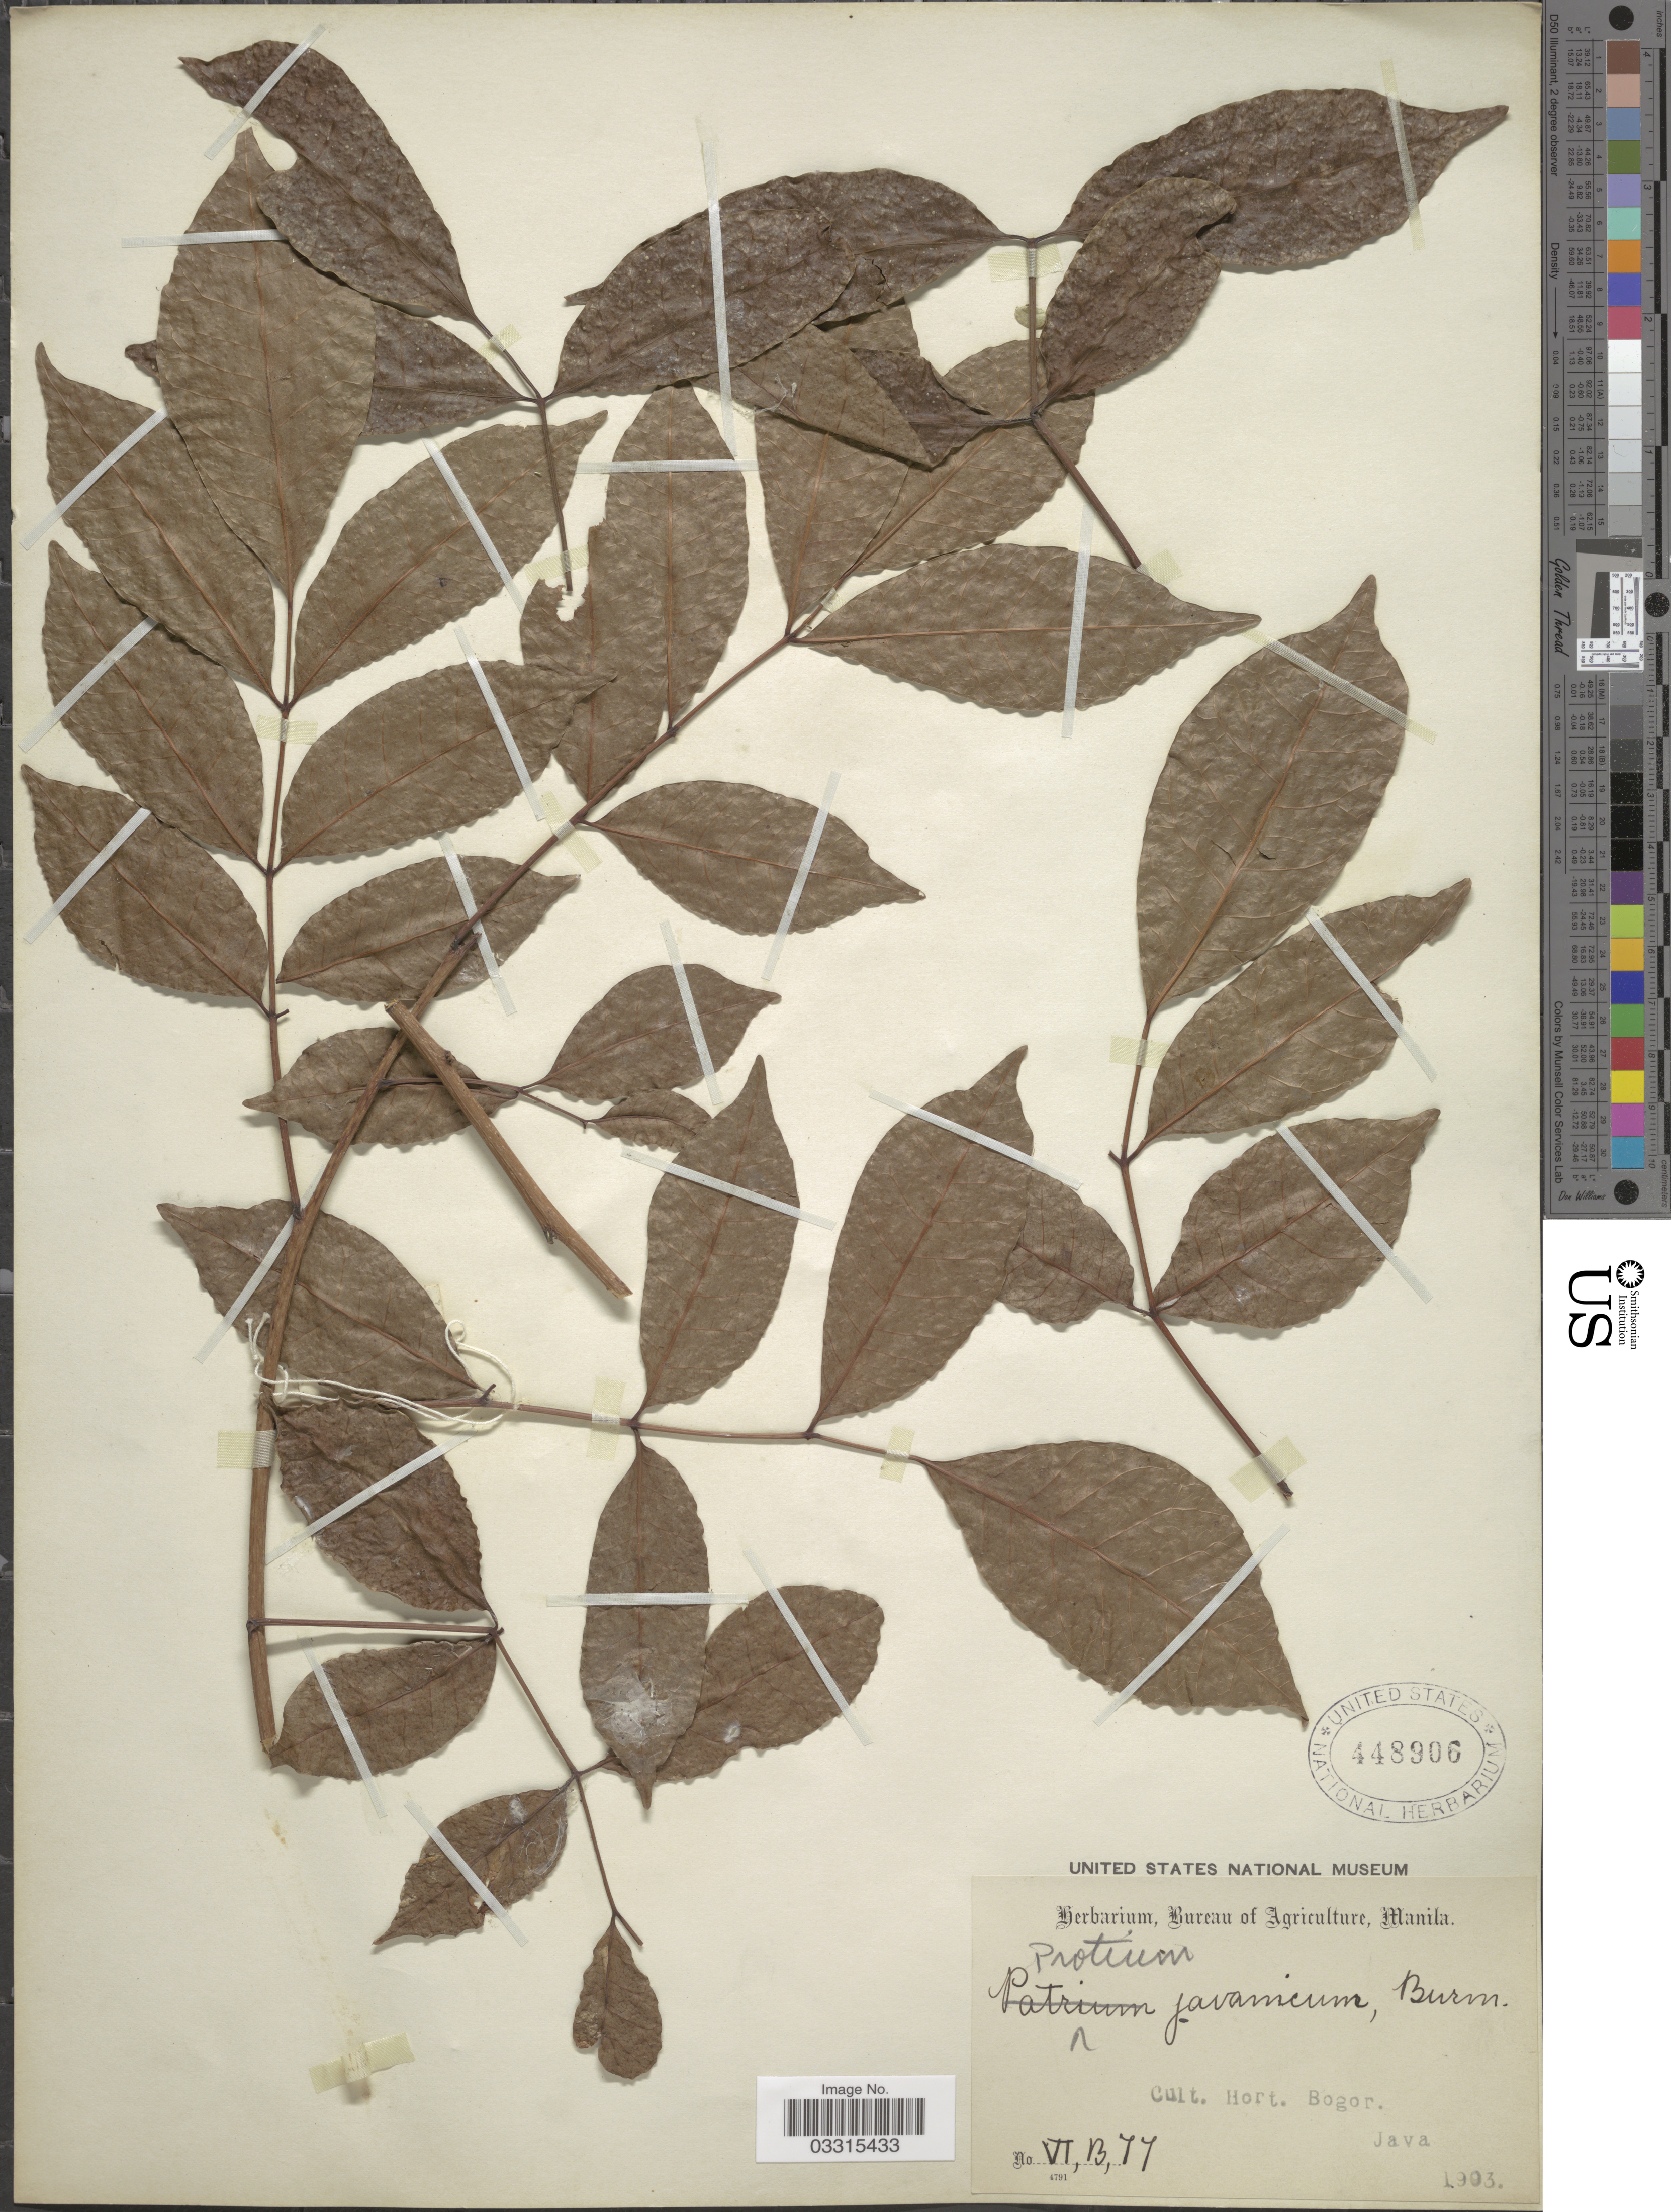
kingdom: Plantae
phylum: Tracheophyta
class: Magnoliopsida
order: Sapindales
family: Burseraceae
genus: Protium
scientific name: Protium javancium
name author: Burm. f.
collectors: Ex herb. Bureau of Agriculture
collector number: VI,B,77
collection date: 1903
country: Indonesia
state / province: Java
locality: Cult. Hort. Bogor.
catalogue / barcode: US 448906